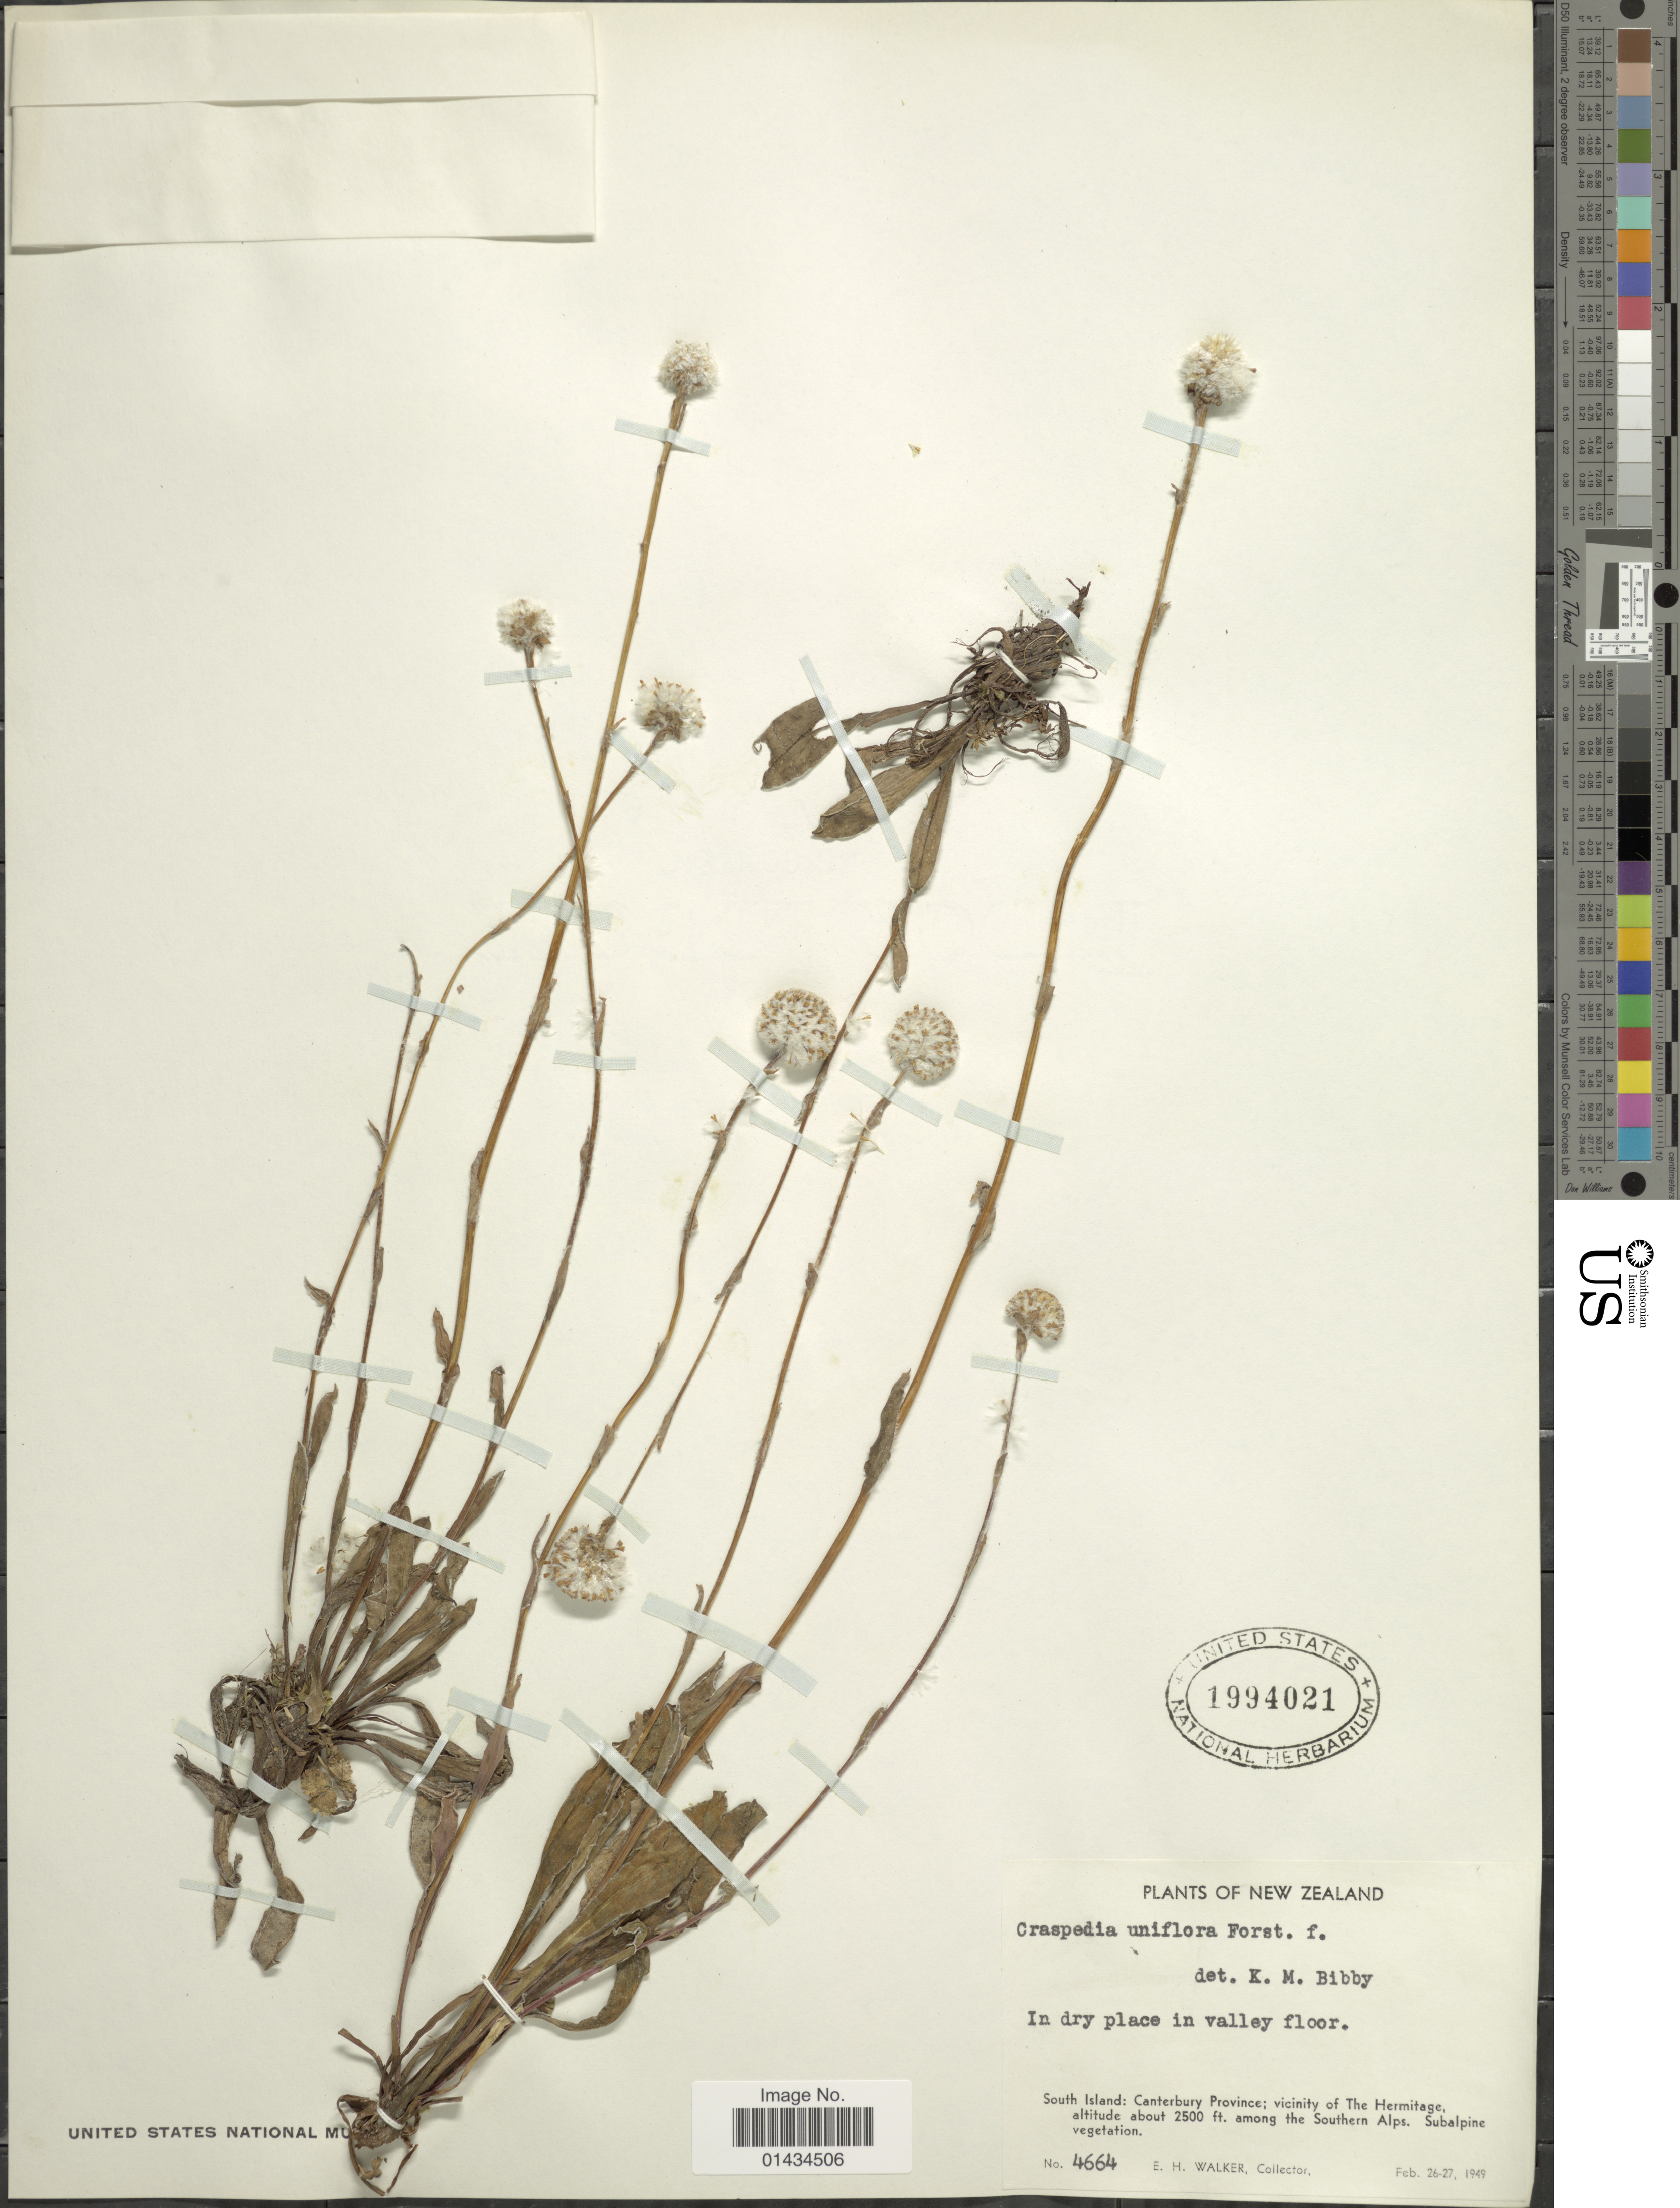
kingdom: Plantae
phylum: Tracheophyta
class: Magnoliopsida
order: Asterales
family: Asteraceae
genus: Craspedia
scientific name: Craspedia uniflora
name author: G. Forst.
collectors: E. H. Walker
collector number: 4664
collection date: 1949-02-26/1949-02-27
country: New Zealand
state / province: Canterbury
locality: In dry place in valley floor, South Island: vicinity of the Hermitagem among the Southern Alps. Subalpine vegetation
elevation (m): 762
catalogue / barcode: US 1994021